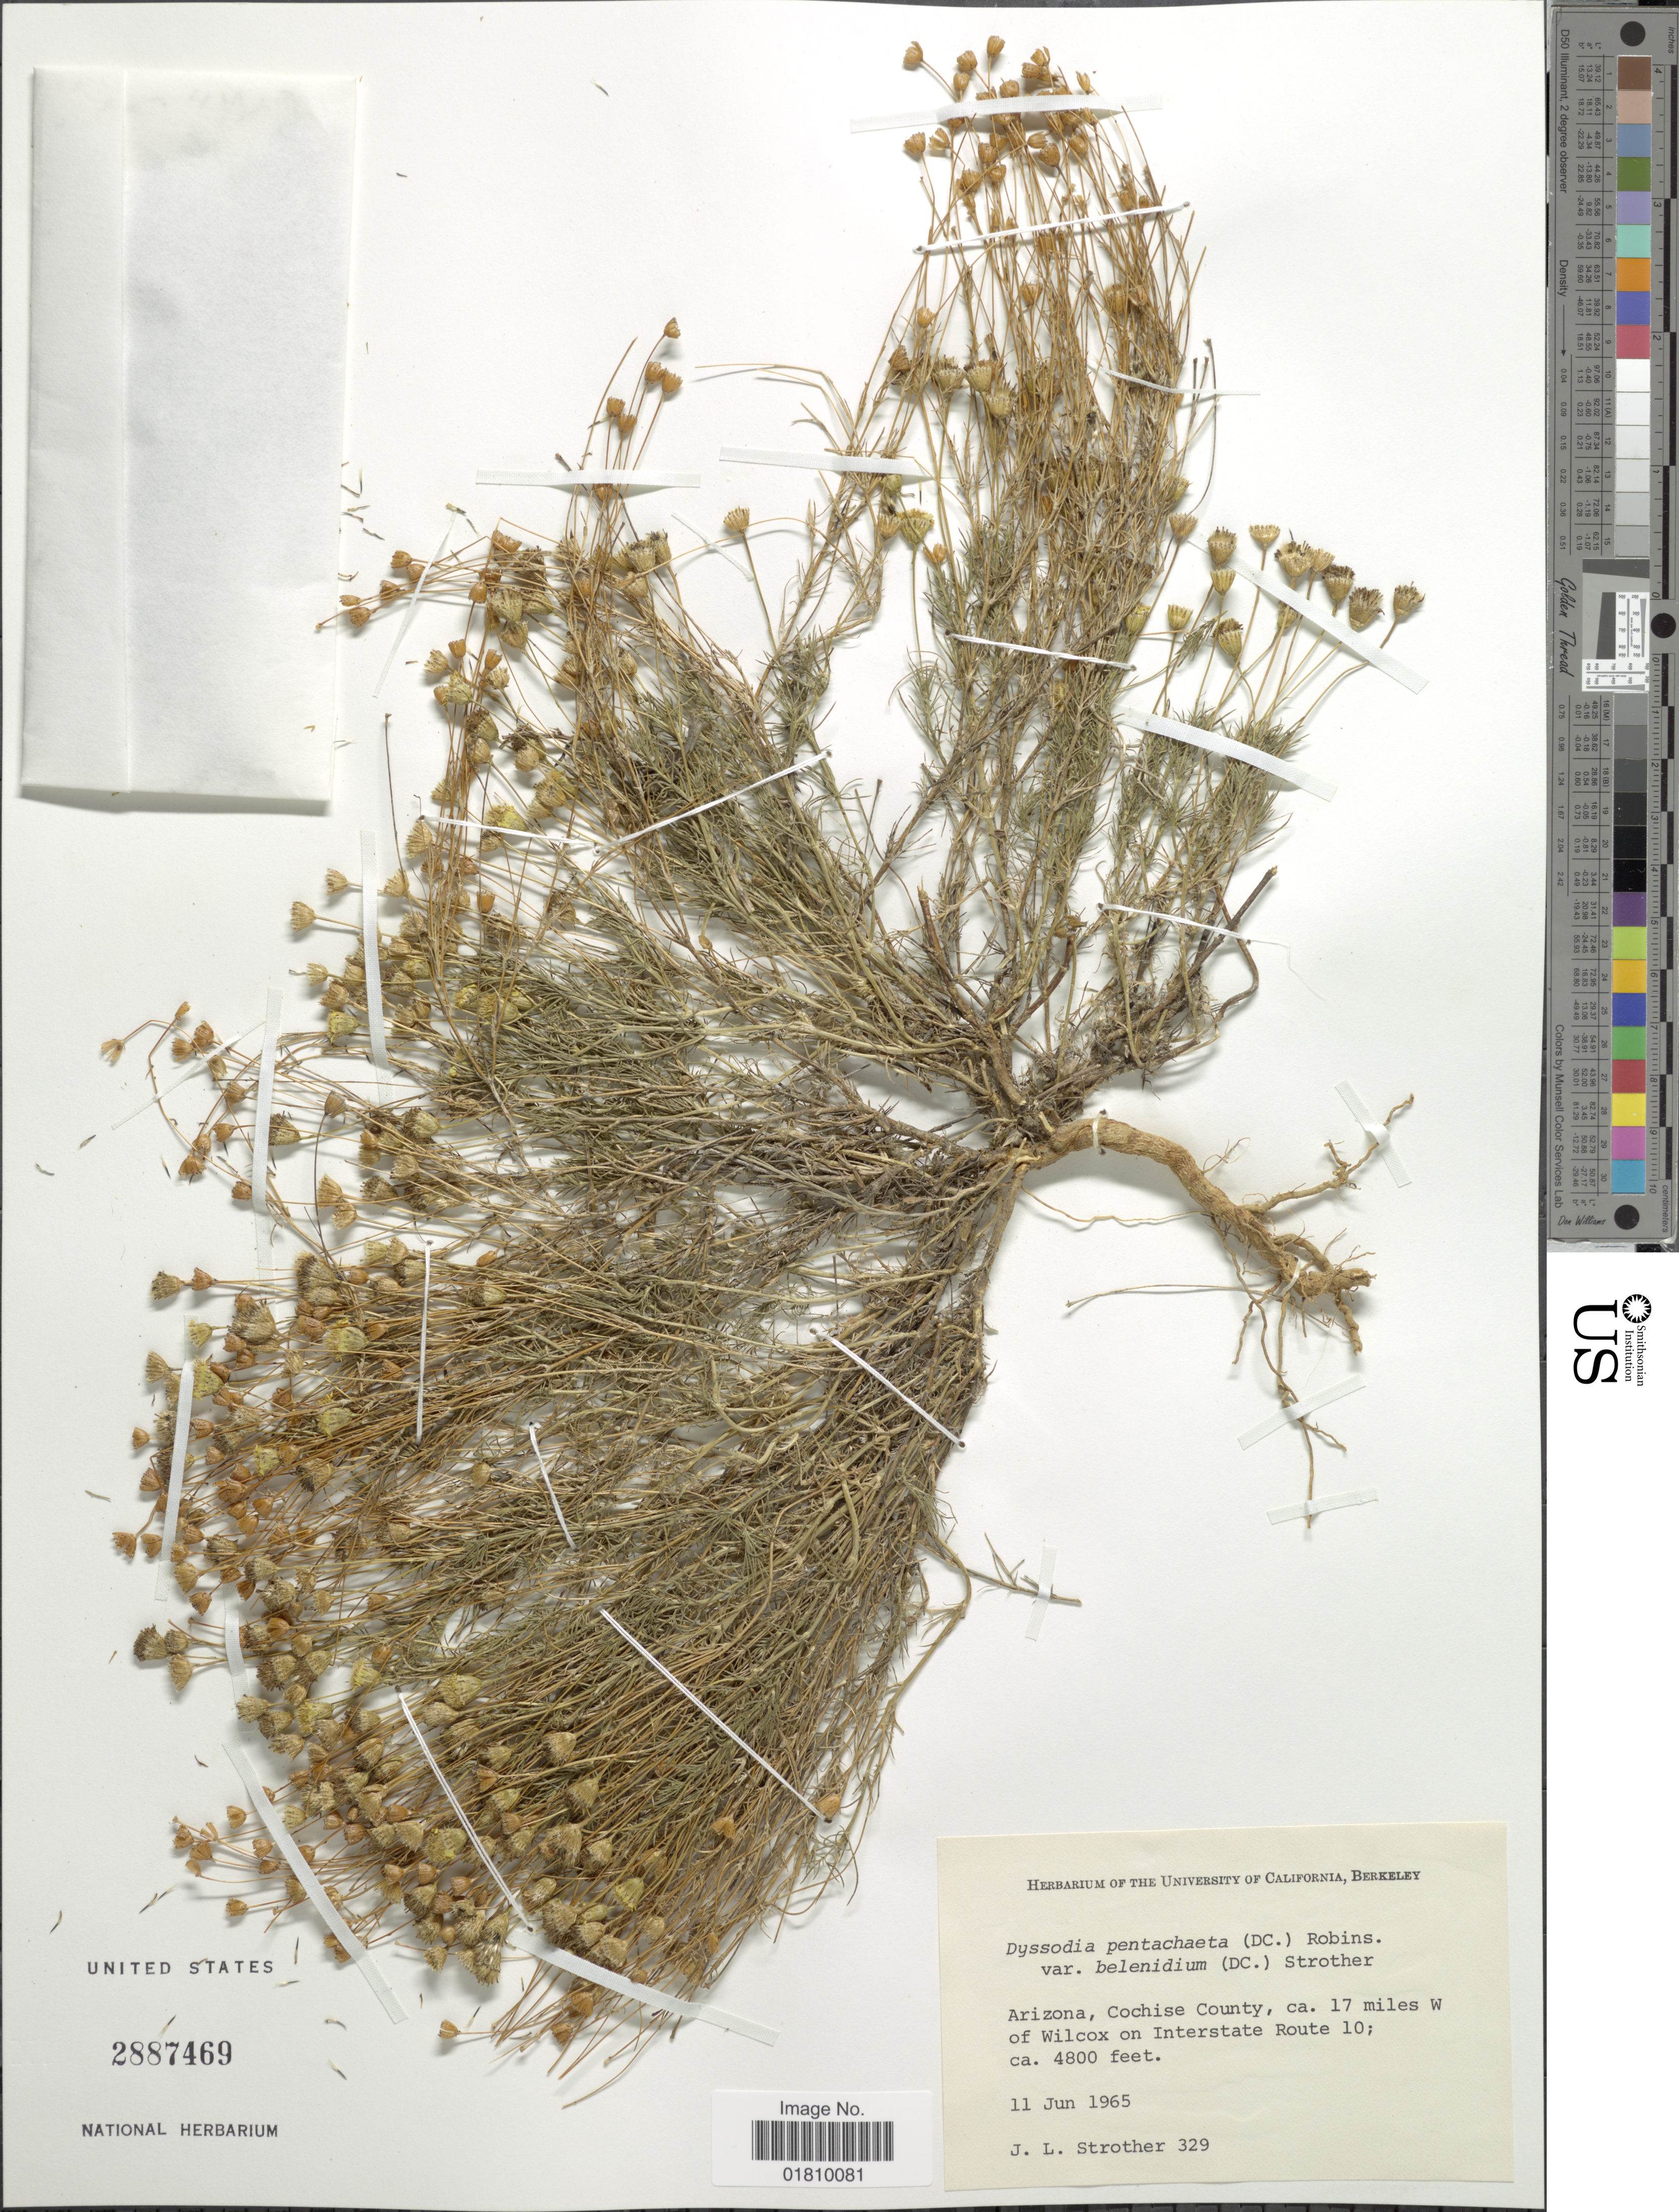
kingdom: Plantae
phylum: Tracheophyta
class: Magnoliopsida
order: Asterales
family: Asteraceae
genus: Thymophylla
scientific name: Thymophylla pentachaeta var. belenidium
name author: (DC.) Strother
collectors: J. L. Strother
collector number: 329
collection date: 1965-06-11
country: United States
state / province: Arizona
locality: Cochise County, ca. 17 miles W of Wilcox on Interstate Route 10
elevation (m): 1463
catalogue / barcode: US 2887469